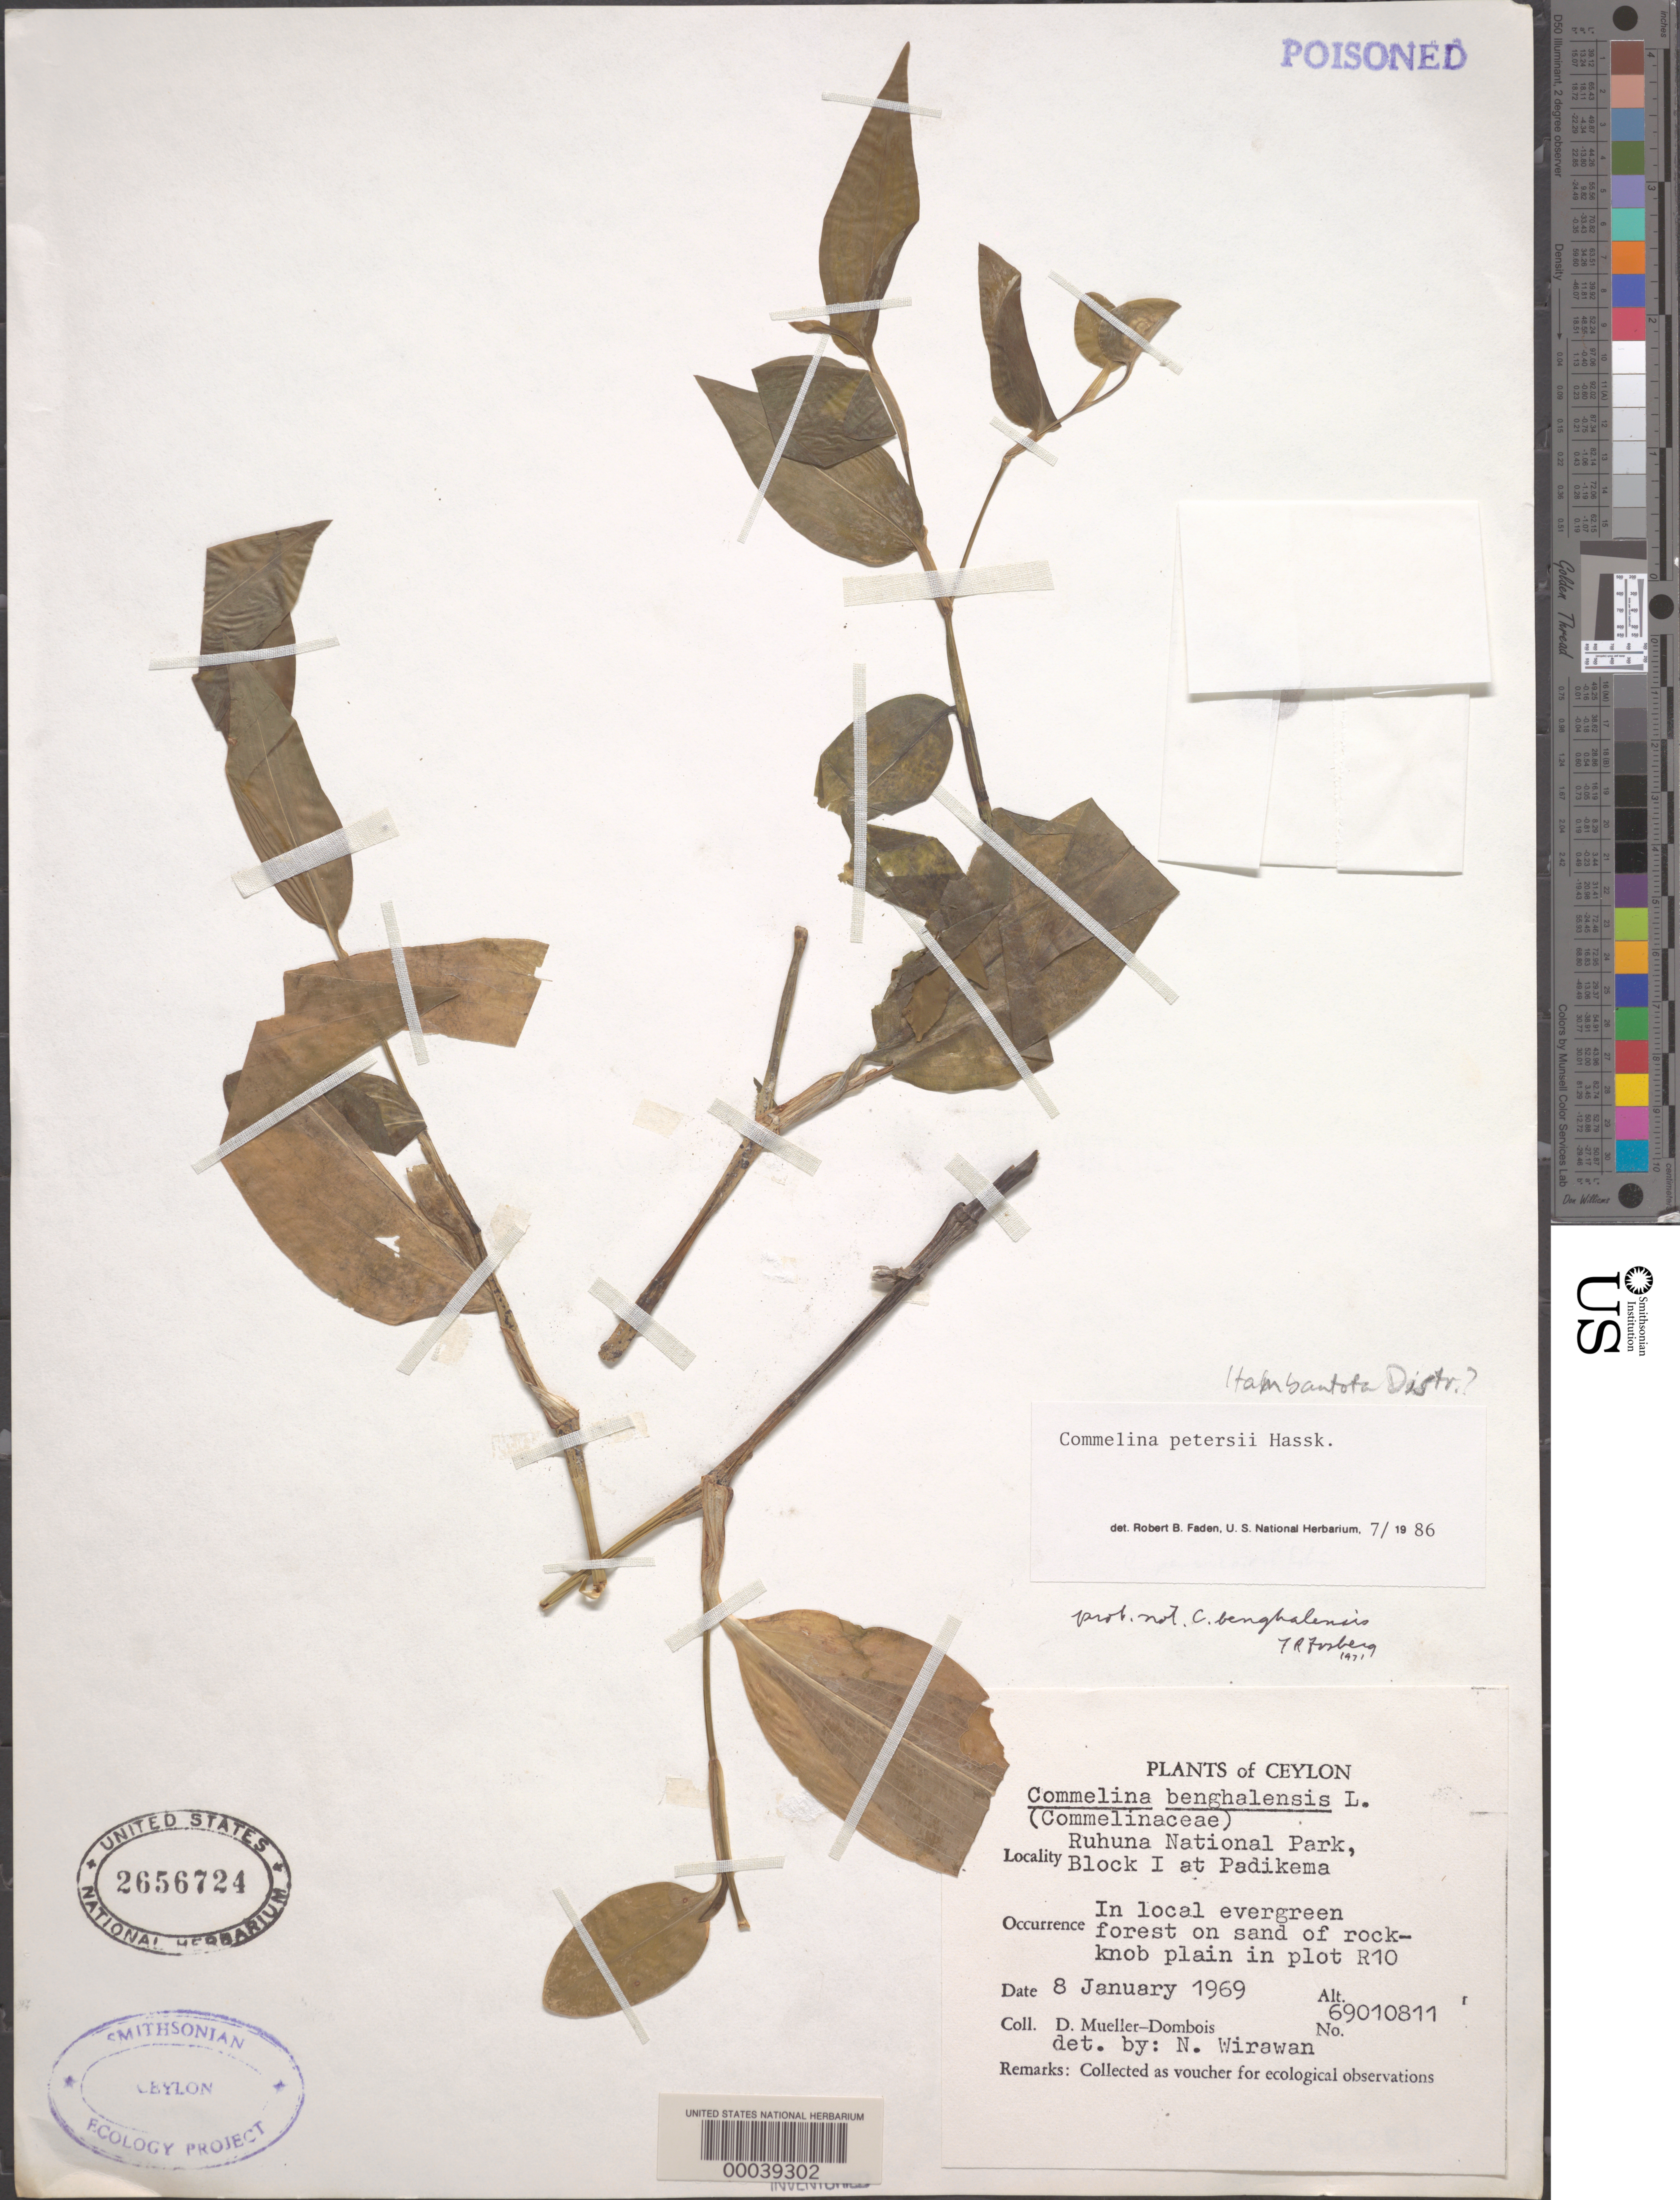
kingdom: Plantae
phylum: Tracheophyta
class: Liliopsida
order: Commelinales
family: Commelinaceae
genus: Commelina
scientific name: Commelina petersii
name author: Hassk.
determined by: Faden, Robert B., (US), Smithsonian Institution - National Museum of Natural History (UNITED STATES)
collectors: D. Mueller-Dombois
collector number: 69010811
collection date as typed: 08 Jan 1969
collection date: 1969-01-08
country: Sri Lanka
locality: Ruhuna national park, padikema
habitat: Sand of rockknob plain, evergreen forest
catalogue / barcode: US 2656724